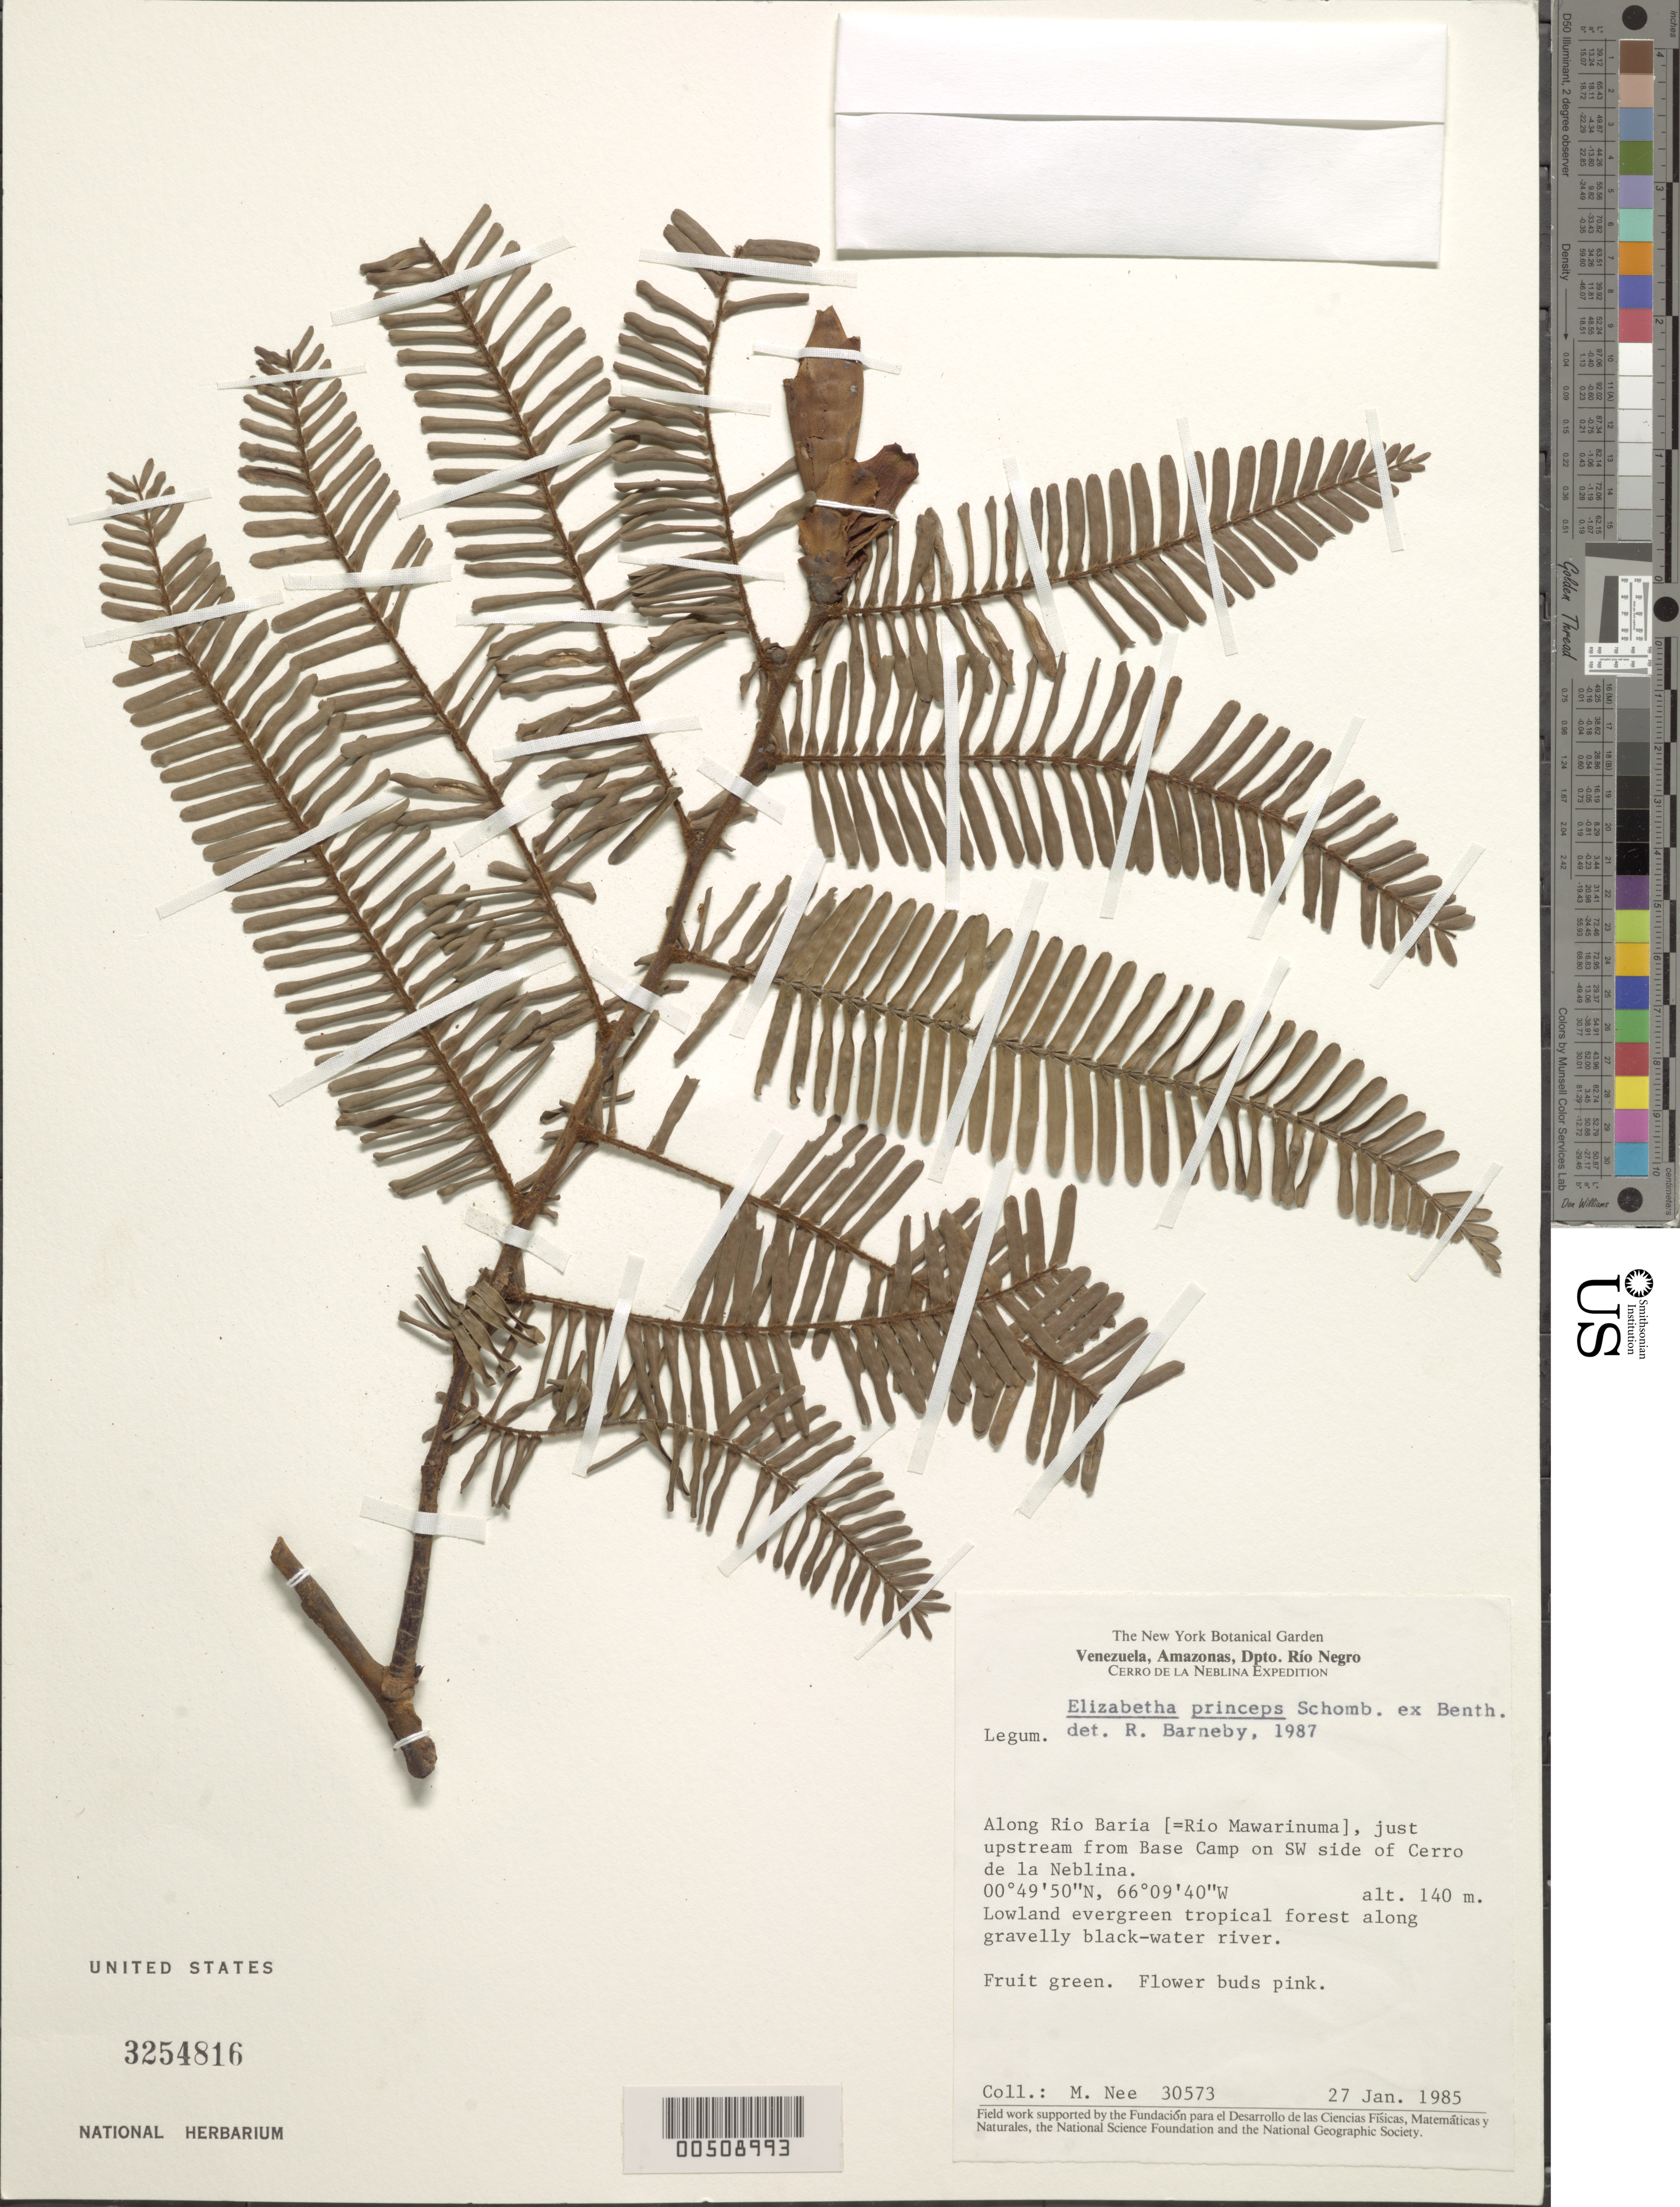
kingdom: Plantae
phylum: Tracheophyta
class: Magnoliopsida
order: Fabales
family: Fabaceae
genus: Elizabetha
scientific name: Elizabetha princeps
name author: R.H. Schomb. ex Benth.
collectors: M. Nee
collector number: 30573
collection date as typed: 27 Jan 1985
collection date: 1985-01-27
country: Venezuela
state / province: Amazonas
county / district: Rio Negro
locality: Sw of cerro de la neblina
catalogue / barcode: US 3254816